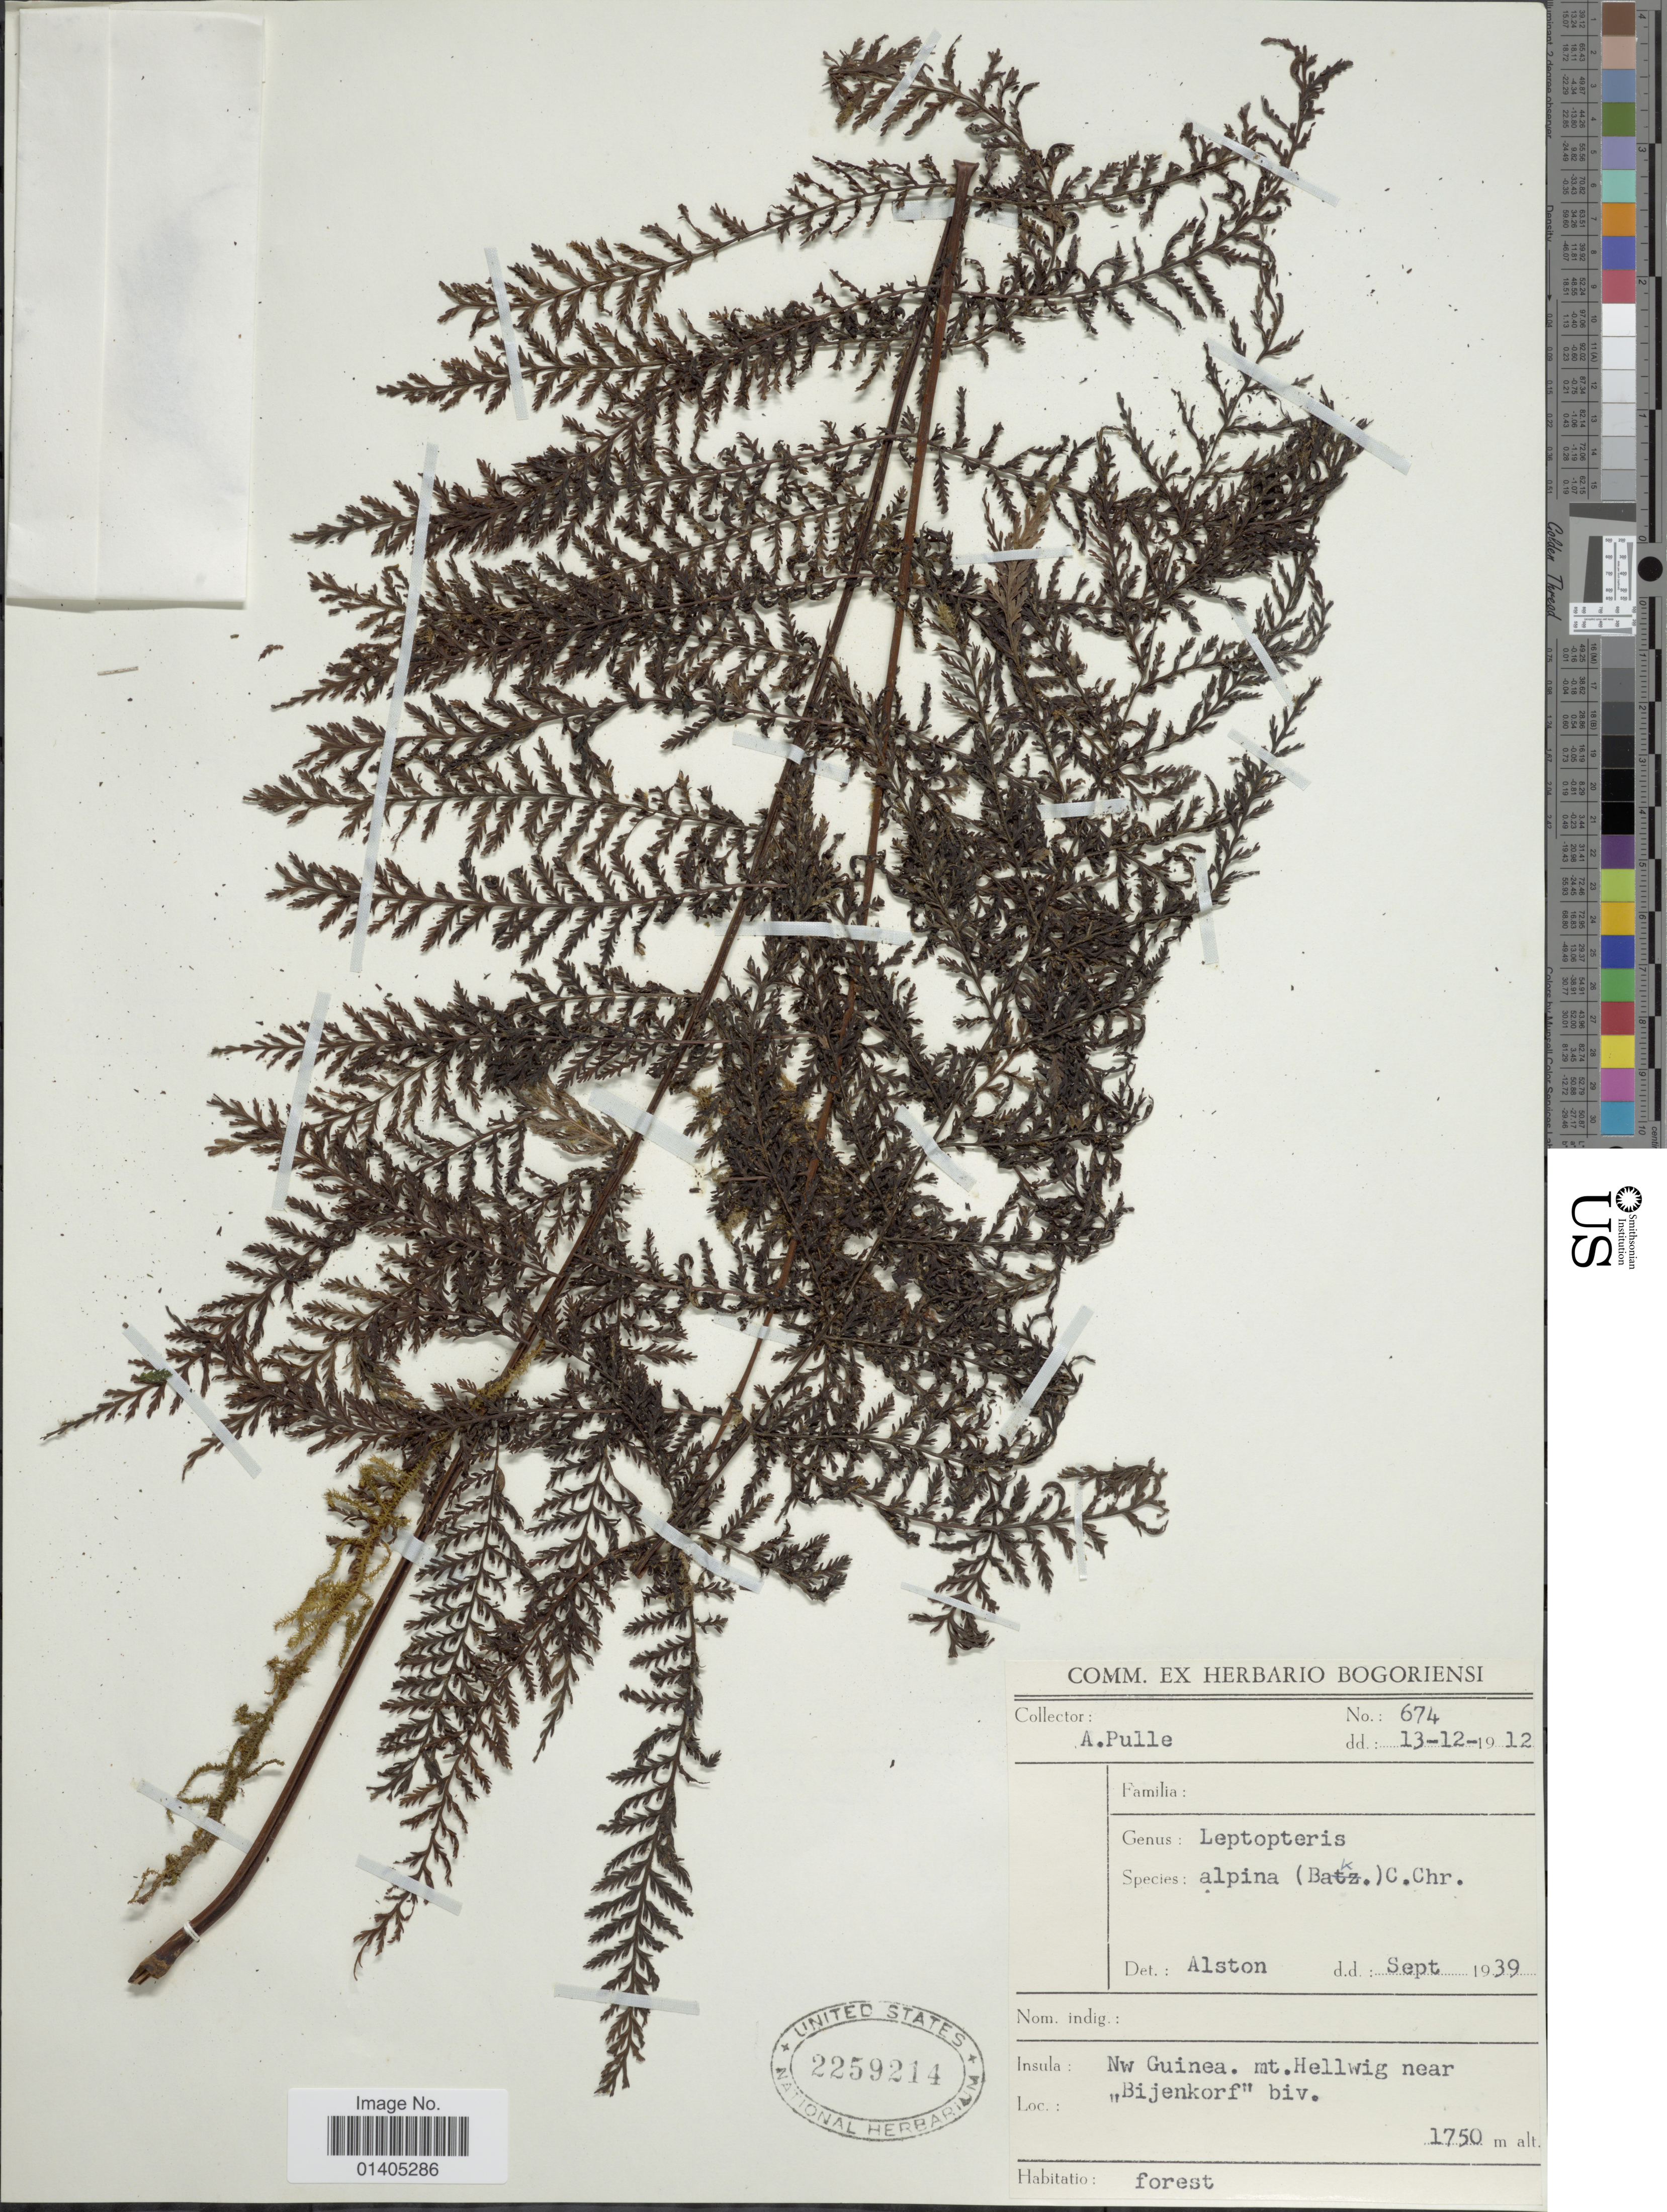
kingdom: Plantae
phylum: Tracheophyta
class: Polypodiopsida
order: Osmundales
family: Osmundaceae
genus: Leptopteris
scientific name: Leptopteris alpina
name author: (Baker) C. Chr.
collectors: A. A. Pulle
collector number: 674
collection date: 1912-12-13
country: Papua New Guinea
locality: Insula: Nw Guinea. mt Hellwig near ,,Bijenkorf' biv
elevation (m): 1750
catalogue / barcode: US 2259214